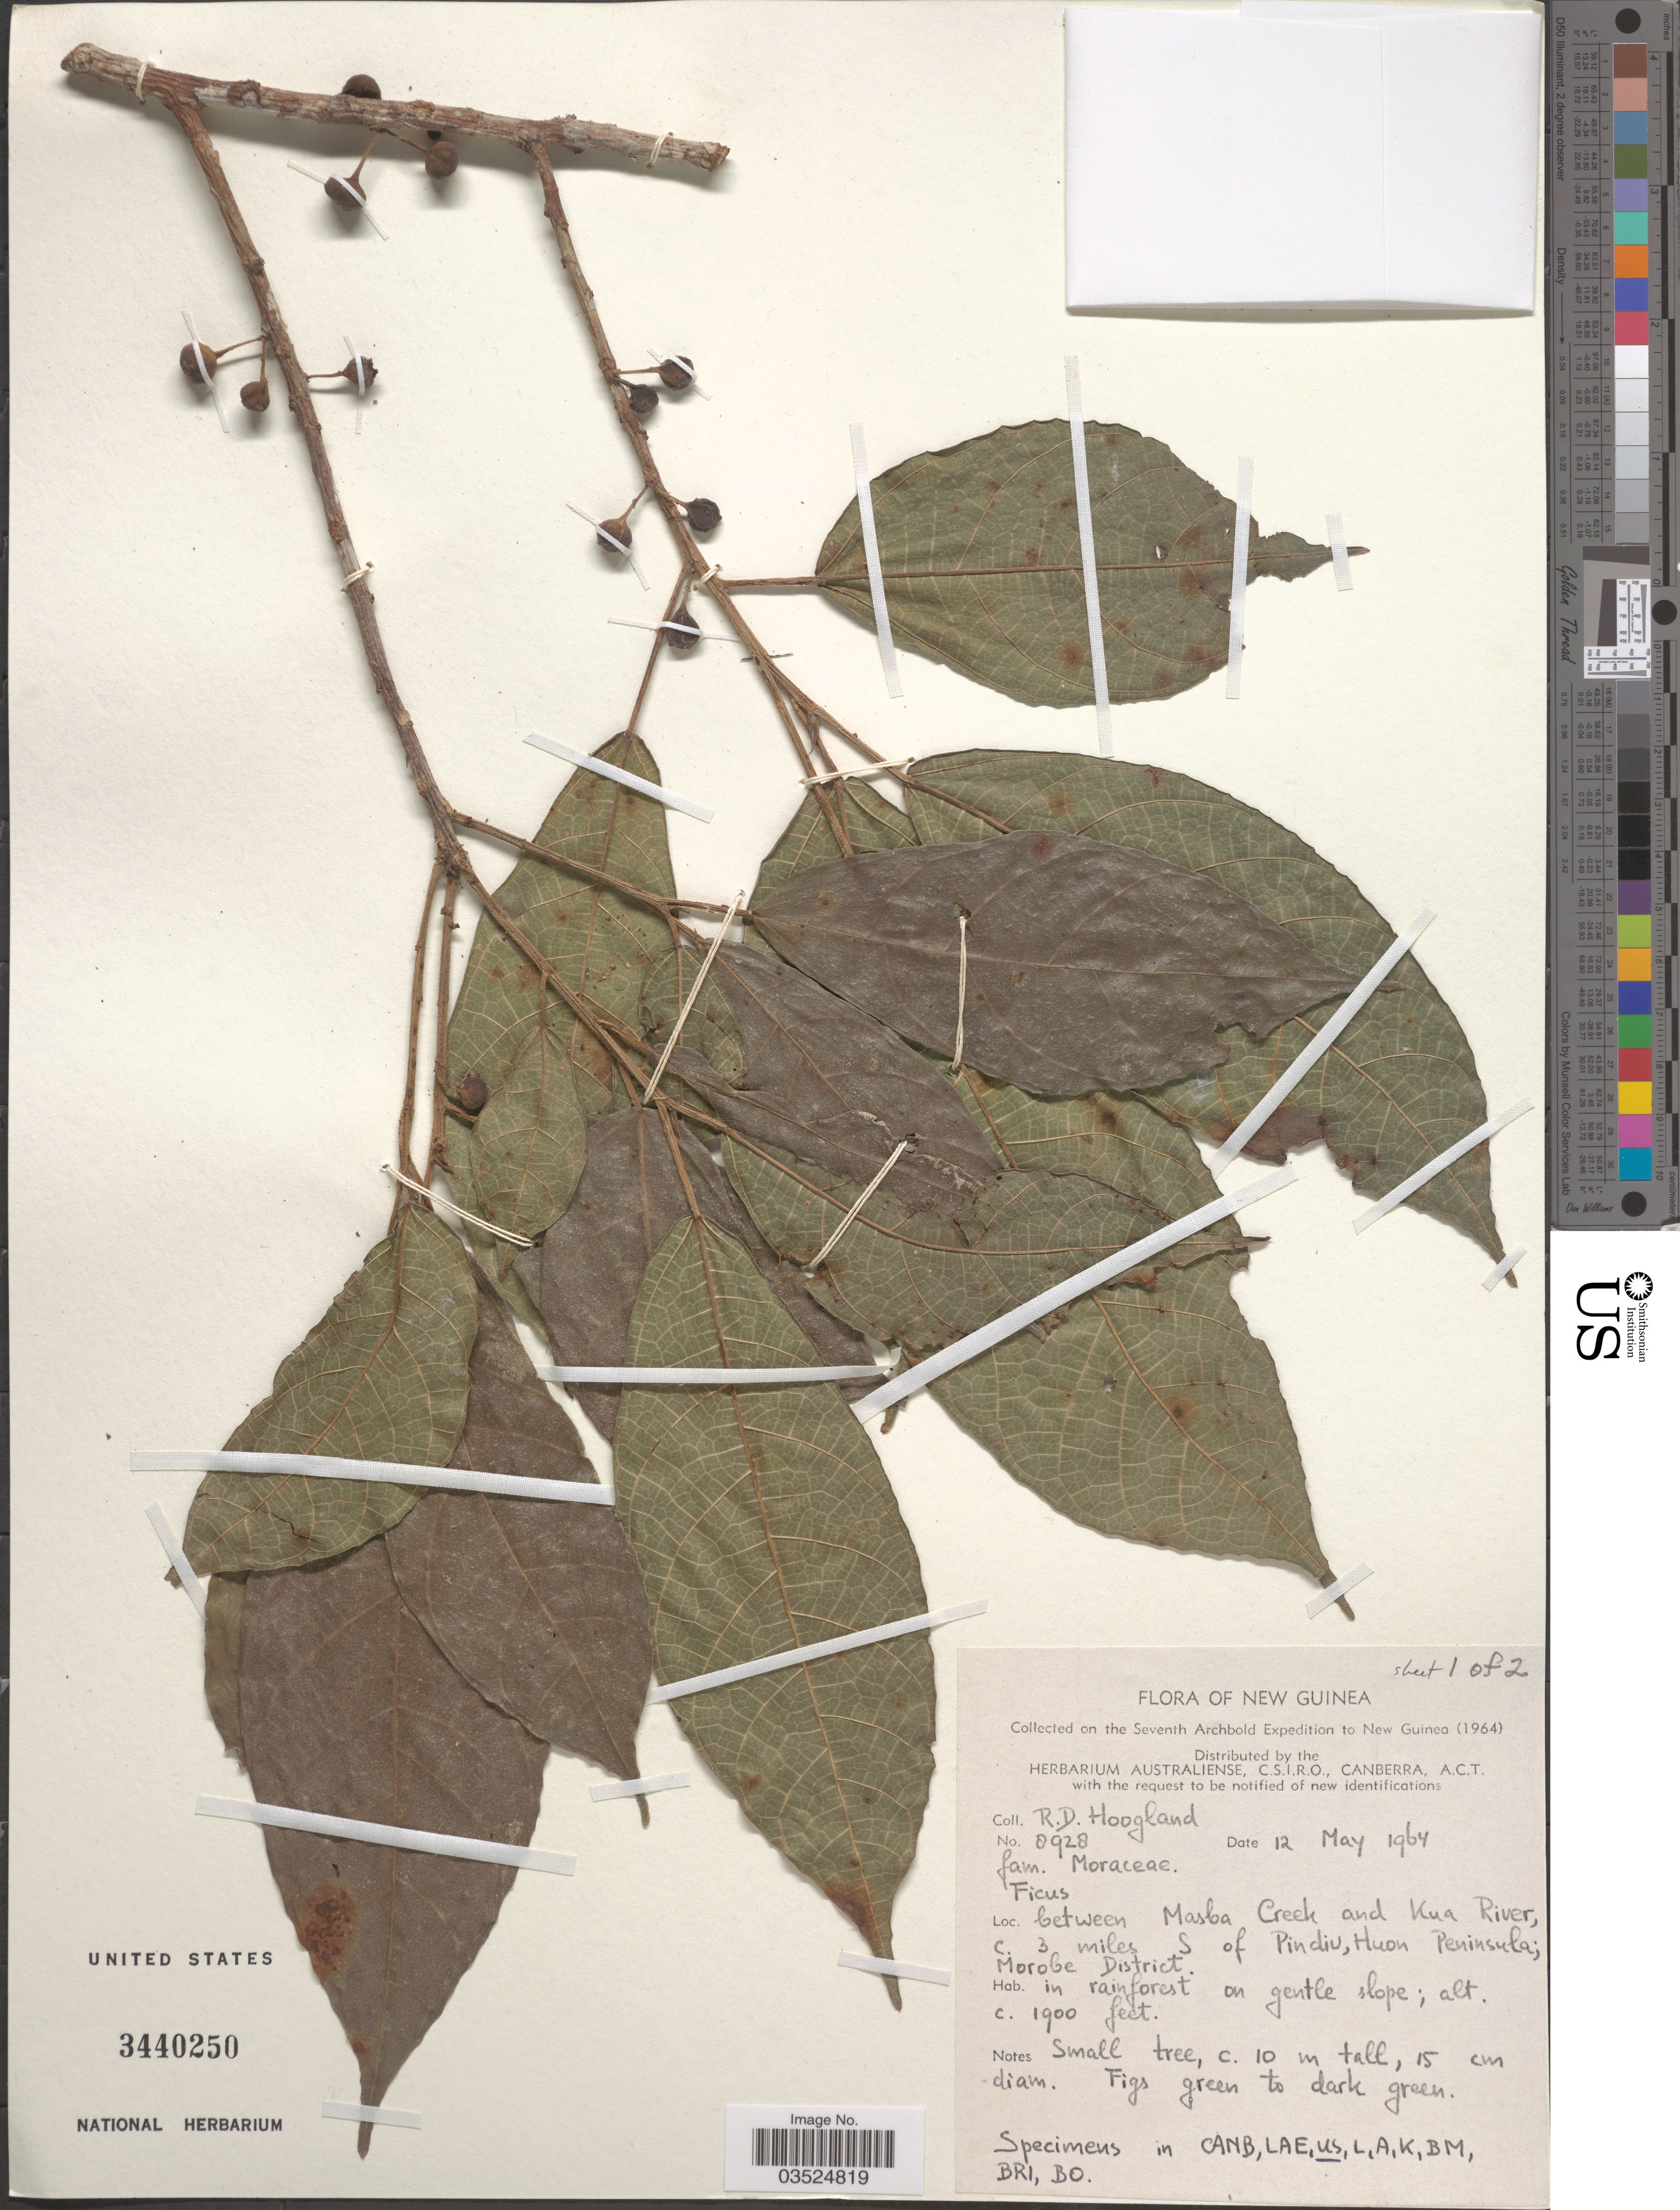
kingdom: Plantae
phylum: Tracheophyta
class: Magnoliopsida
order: Rosales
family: Moraceae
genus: Ficus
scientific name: Ficus sp.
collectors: R. D. Hoogland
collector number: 8928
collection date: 1964-05-12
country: Papua New Guinea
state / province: Morobe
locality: New Guinea. Between Masba Creek and Kua River, c. 3 miles S of Pindiu, Huon Peninsula; Morobe District.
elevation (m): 579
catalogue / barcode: US 3440250